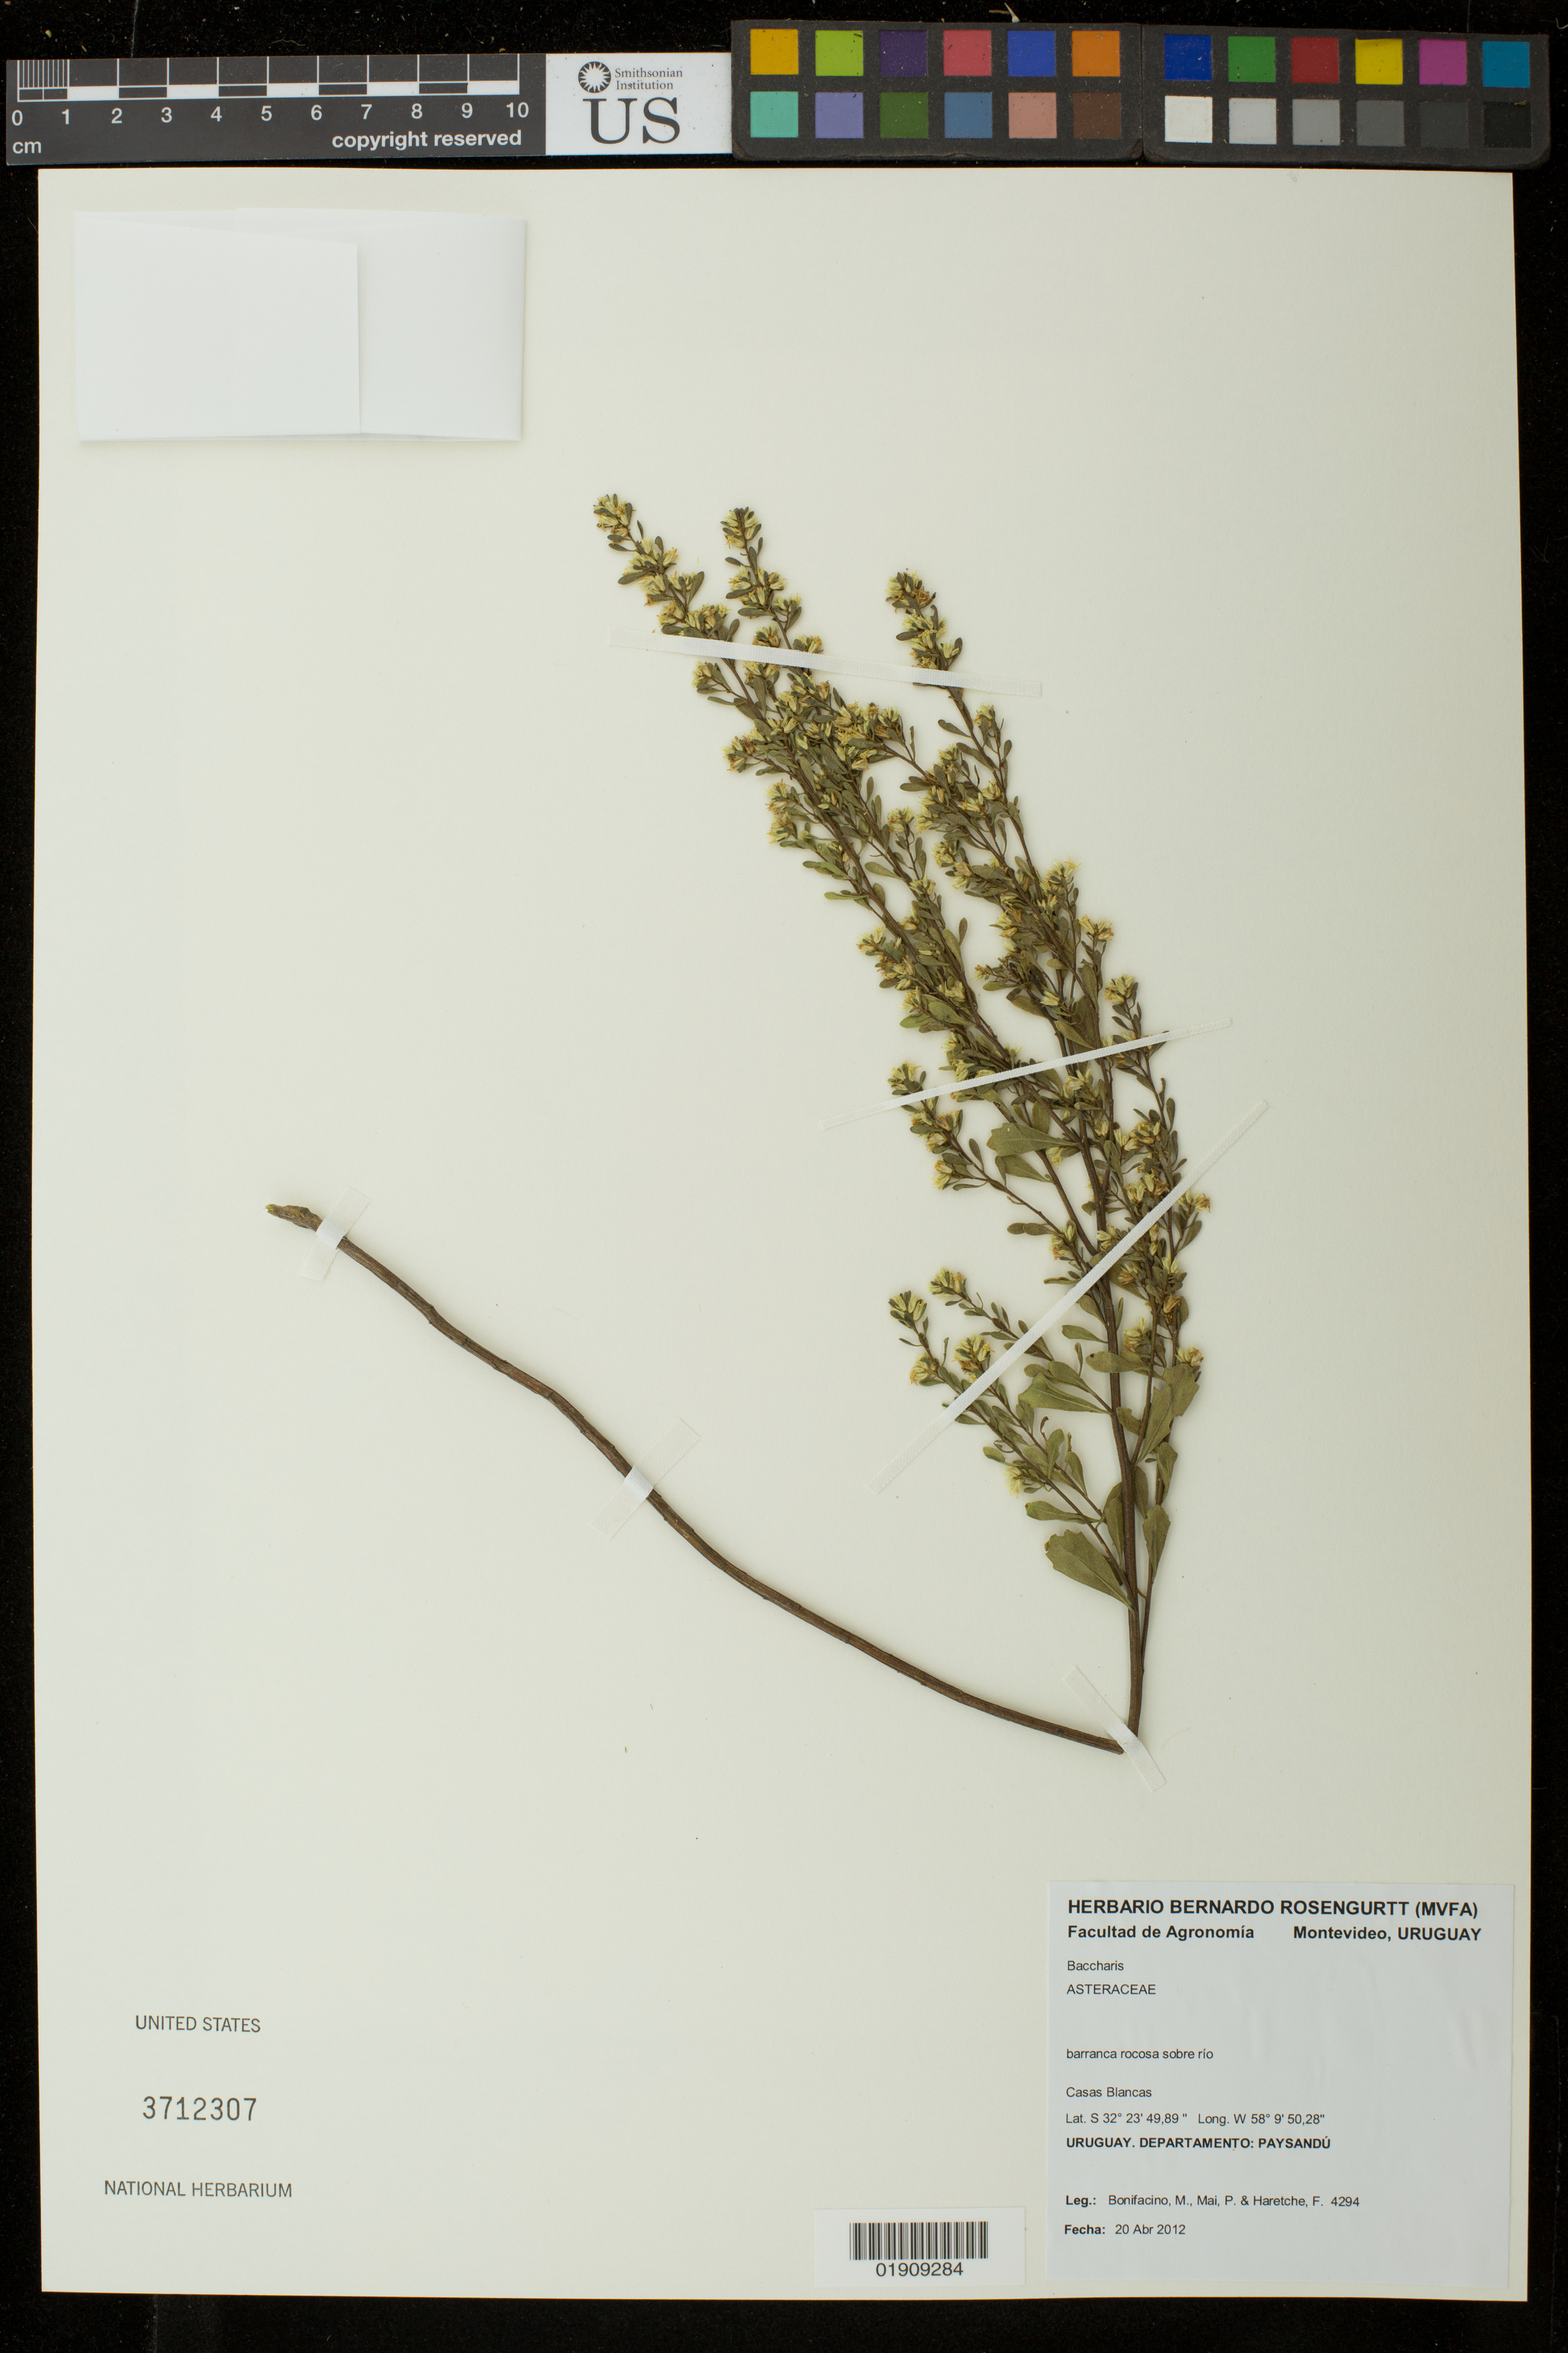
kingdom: Plantae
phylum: Tracheophyta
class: Magnoliopsida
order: Asterales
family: Asteraceae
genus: Baccharis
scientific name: Baccharis sp.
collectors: M. Bonifacino, P. Mai & F. Haretche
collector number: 4294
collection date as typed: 20 April 2012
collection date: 2012-04-20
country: Uruguay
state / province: Paysandú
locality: Casas Blancas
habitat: Barranca rocosa sobre rio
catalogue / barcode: US 3712307